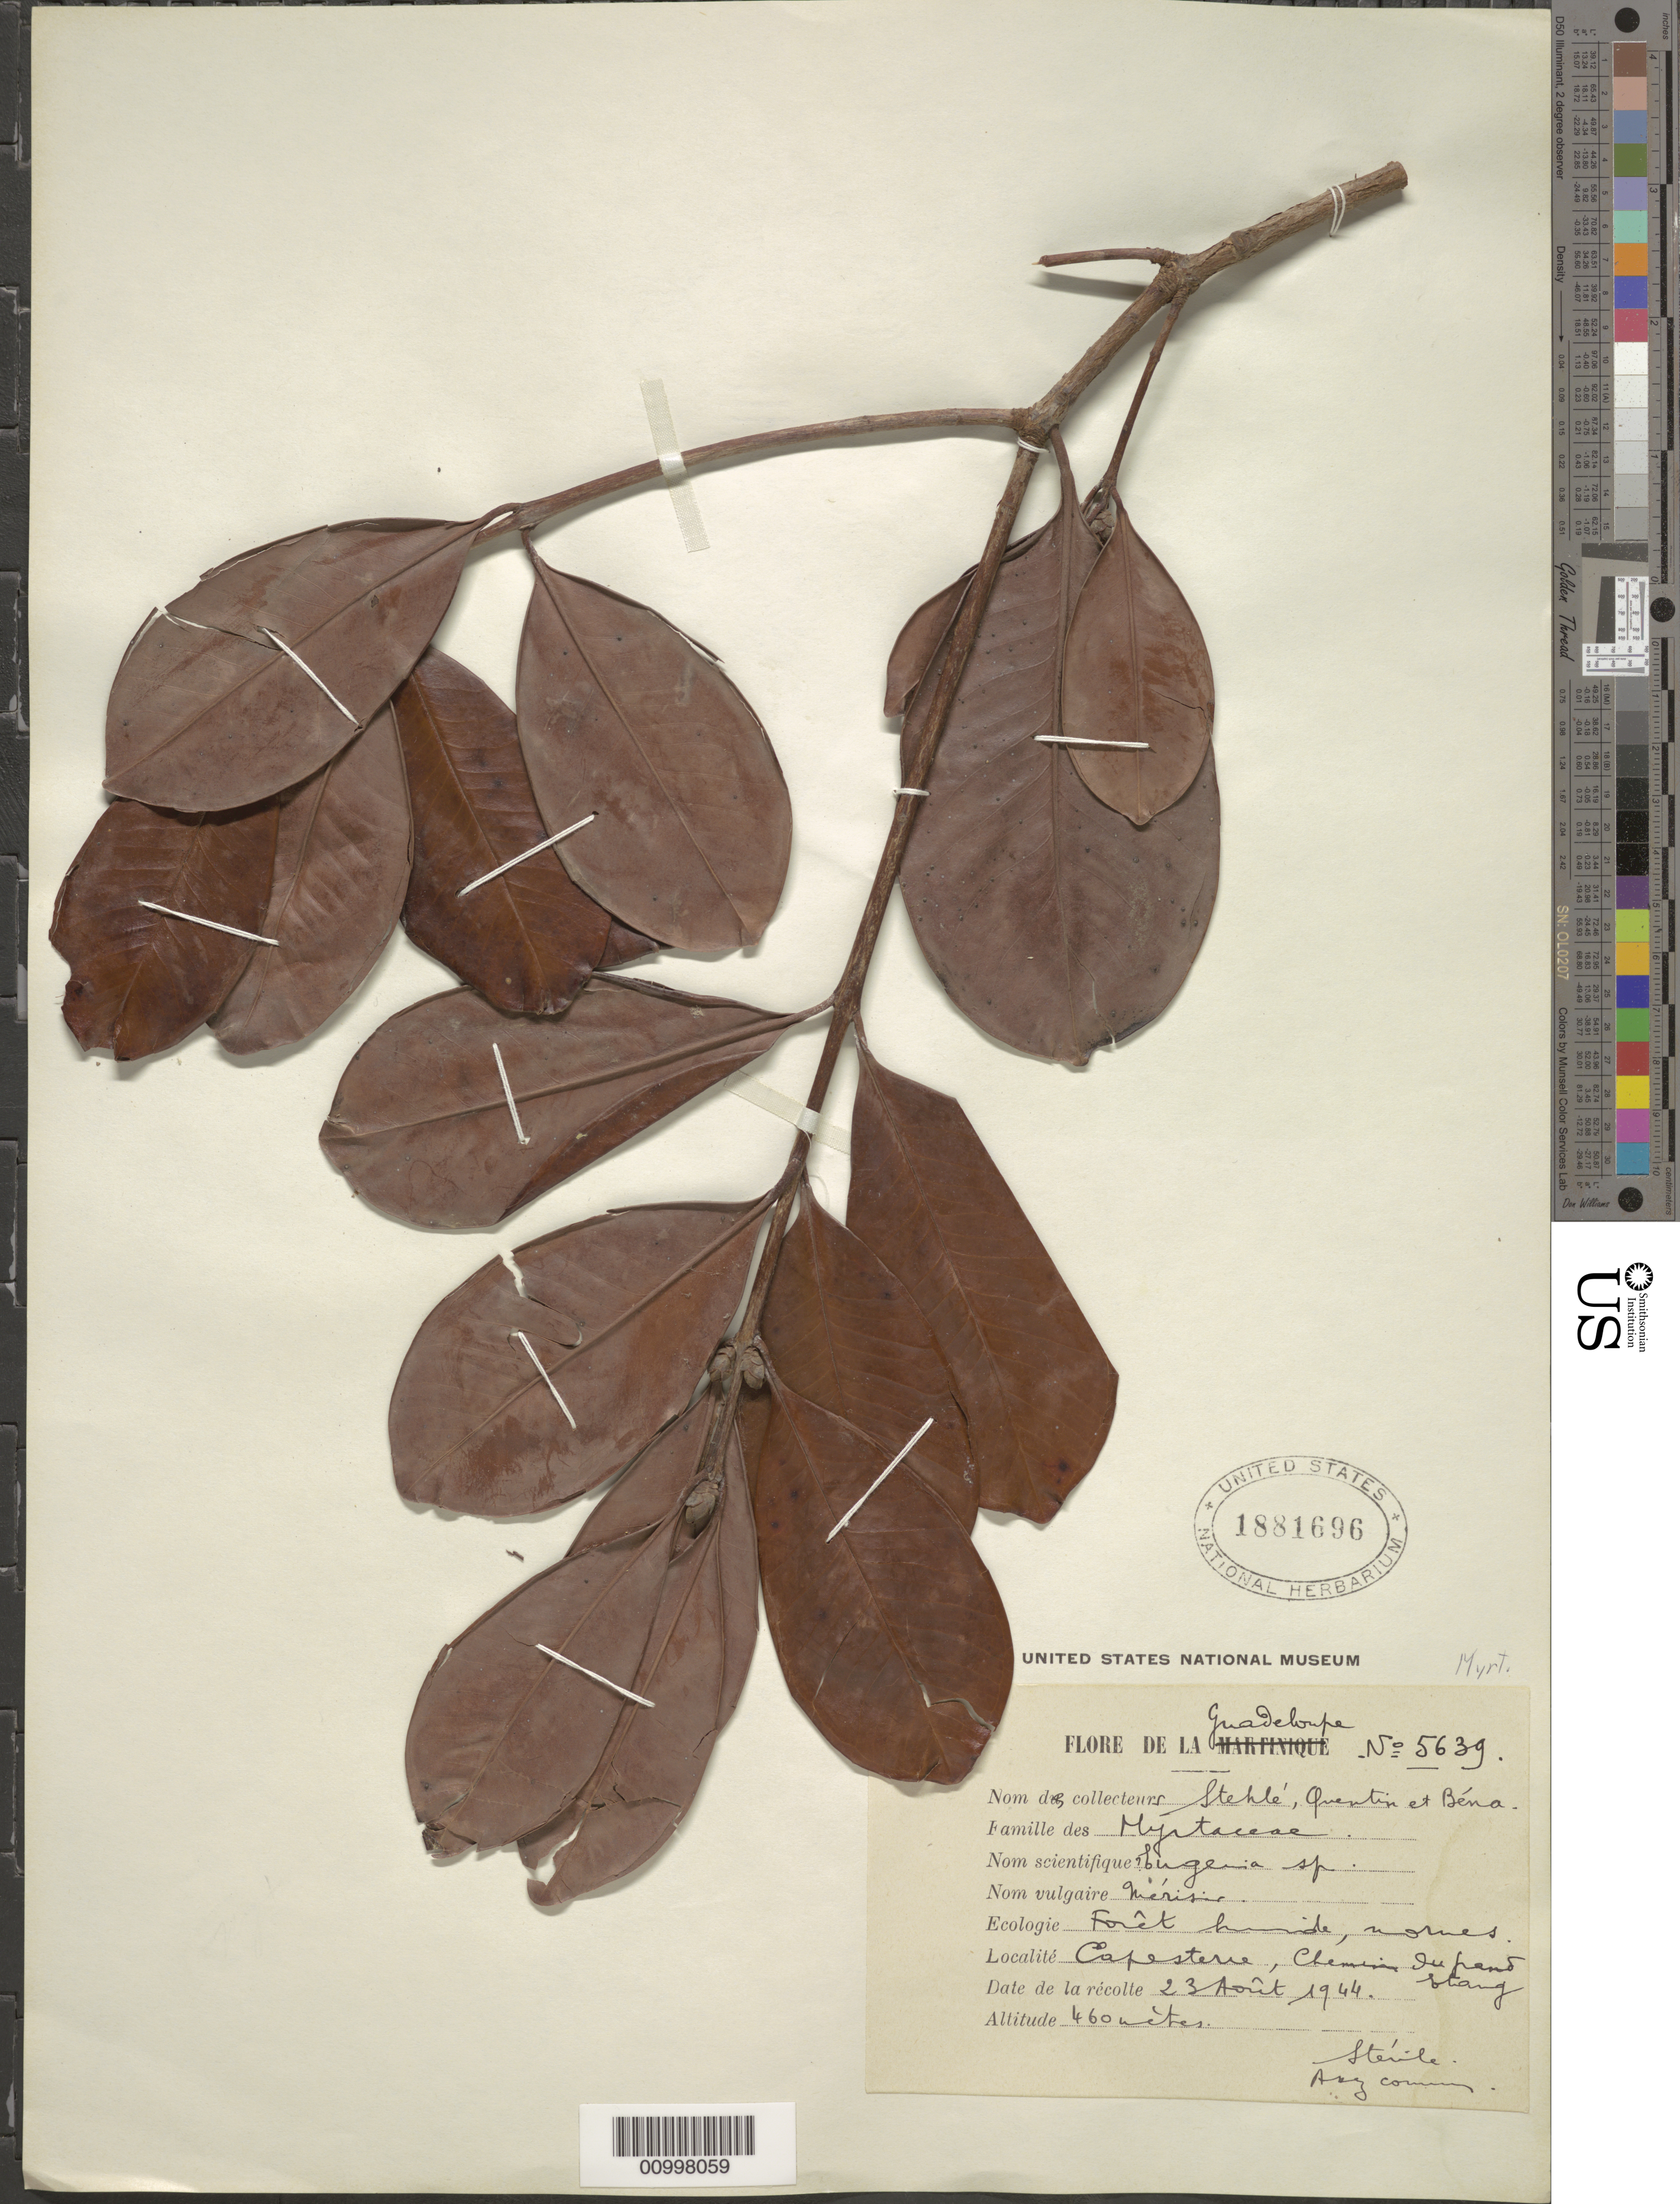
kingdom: Plantae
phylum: Tracheophyta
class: Magnoliopsida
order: Myrtales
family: Myrtaceae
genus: Eugenia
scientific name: Eugenia sp.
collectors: H. Stehlé, R. Quentin & R. Béna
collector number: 5639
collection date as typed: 23 Aug 1944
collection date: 1944-08-23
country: Guadeloupe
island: Marie Galante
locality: Capesterre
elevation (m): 460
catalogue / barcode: US 1881696